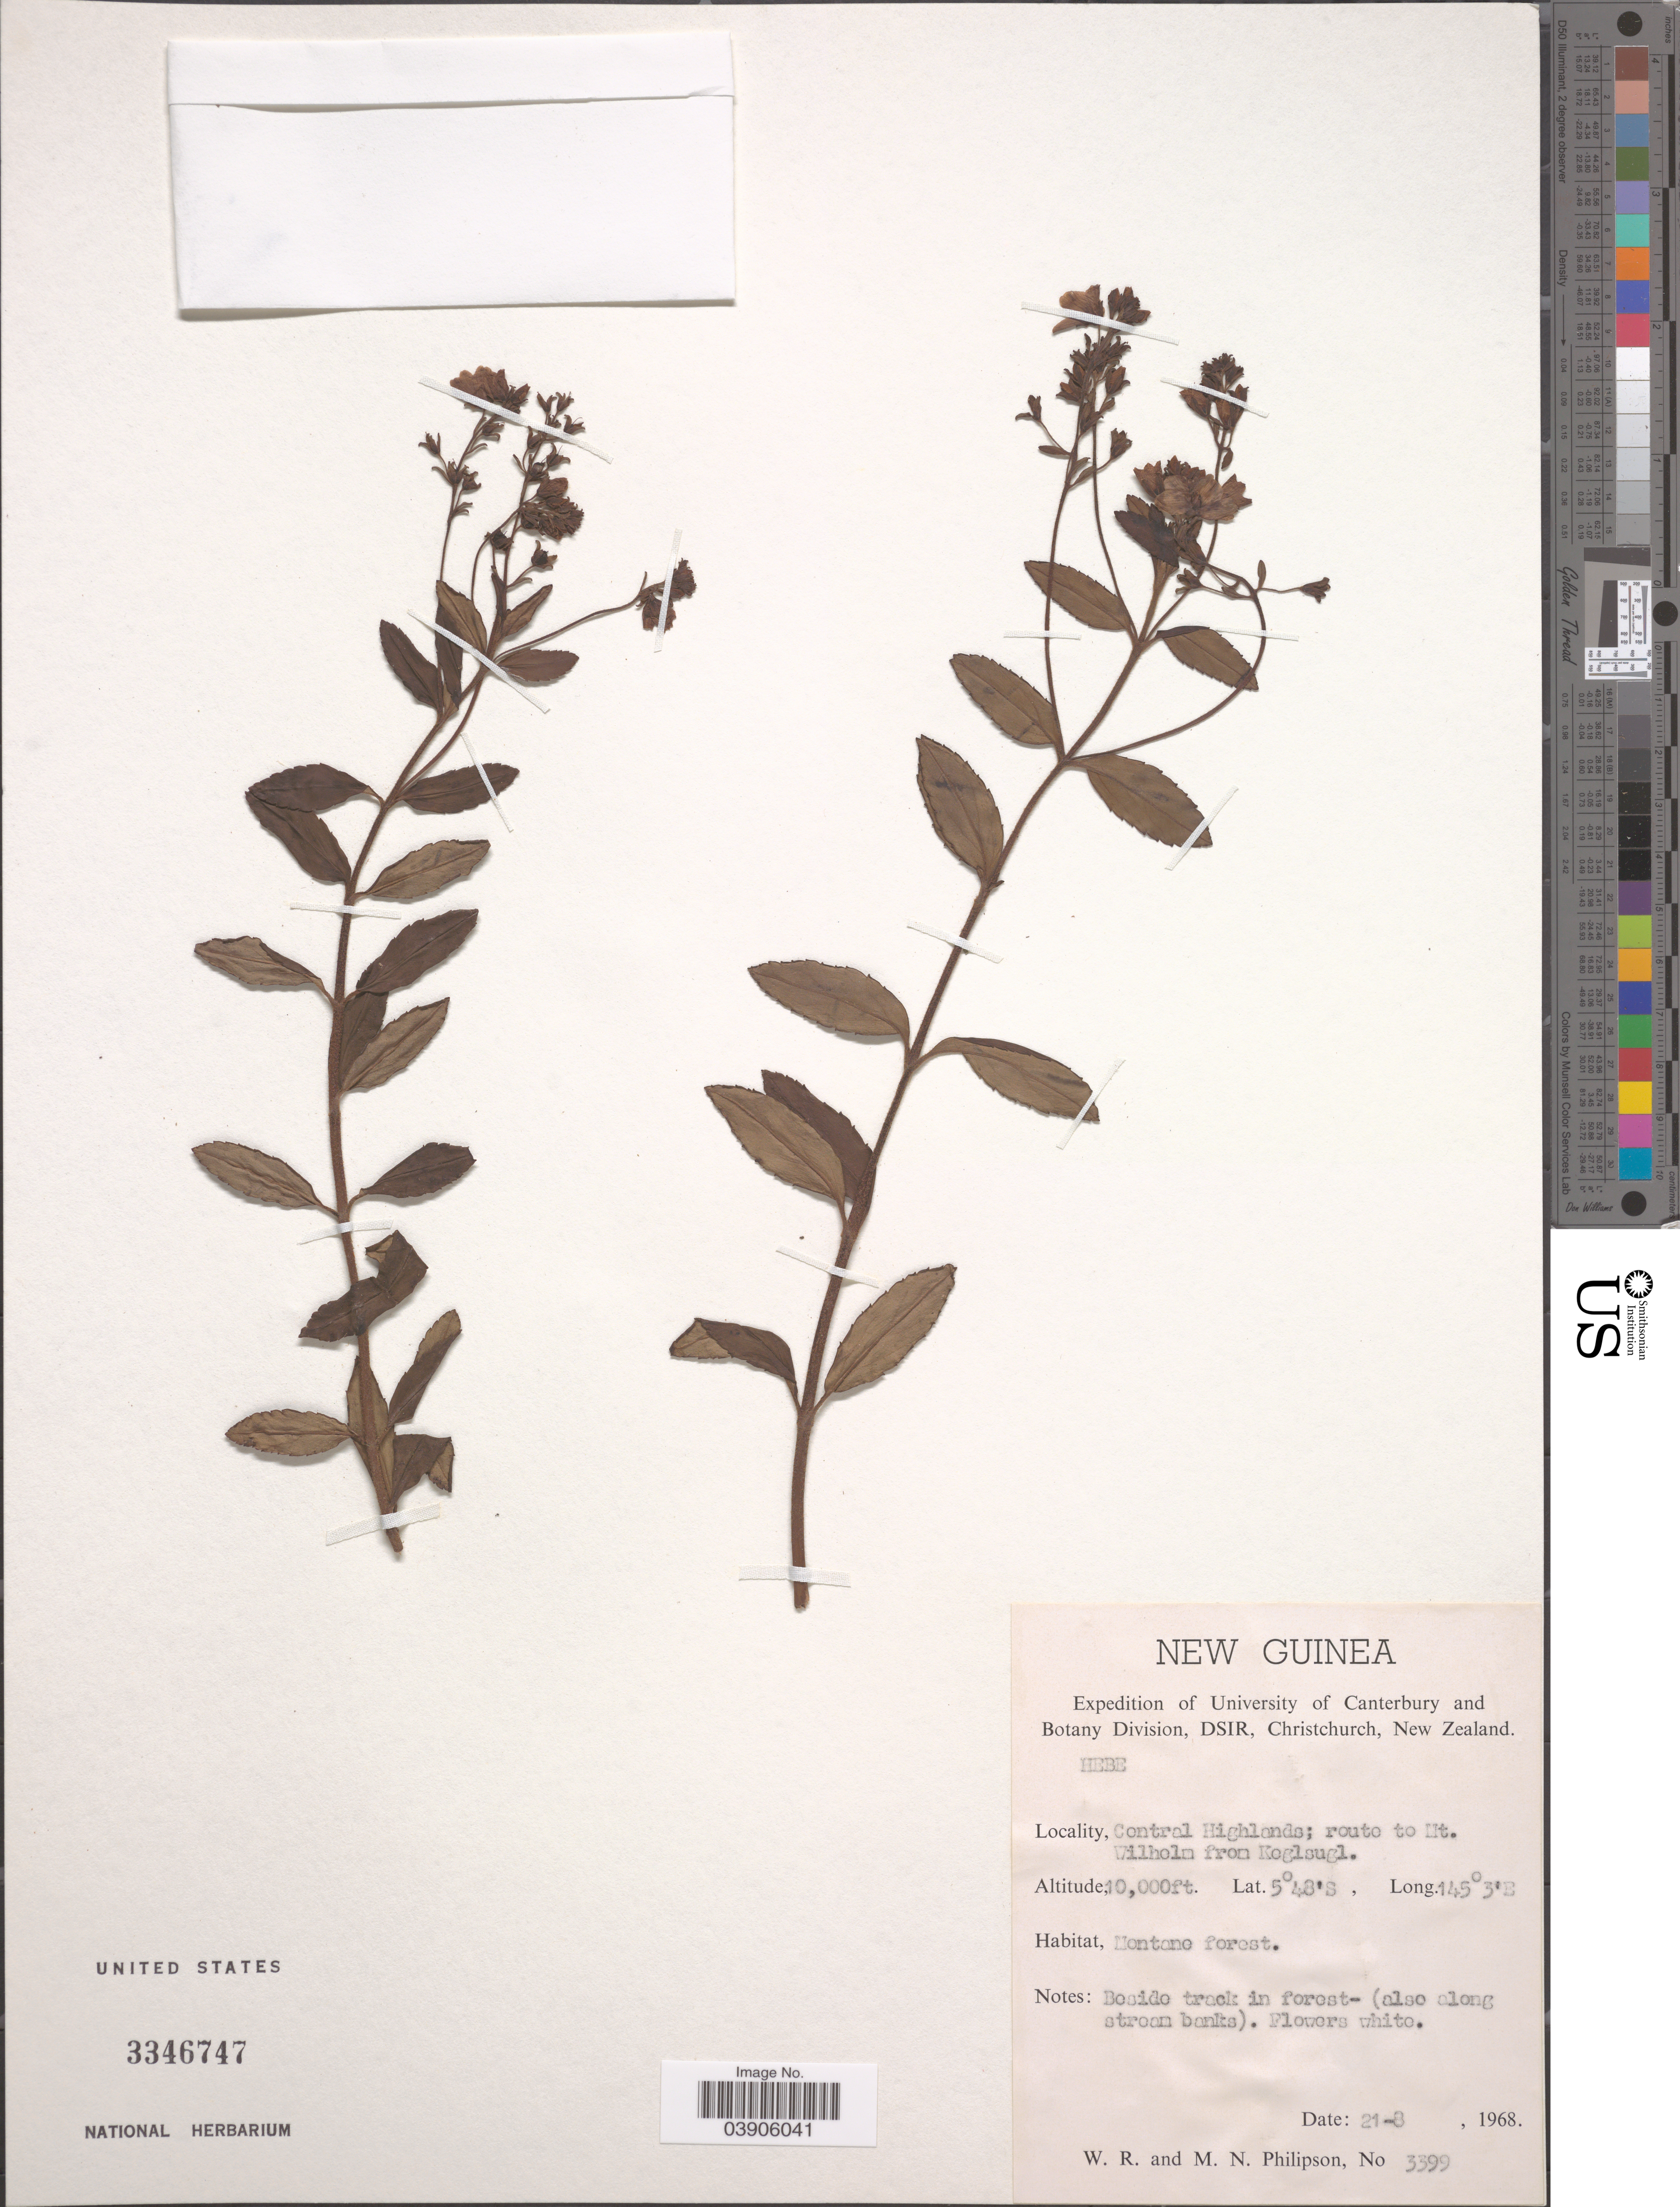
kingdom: Plantae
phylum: Tracheophyta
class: Magnoliopsida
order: Lamiales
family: Plantaginaceae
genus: Hebe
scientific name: Hebe sp.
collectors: W. R. Philipson & M. Philipson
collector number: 3399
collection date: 1968-08-21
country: Papua New Guinea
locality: New Guinea. Central Highlands. Route to mt. Wilhelm from Keglsugl.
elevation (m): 3048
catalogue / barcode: US 3346747